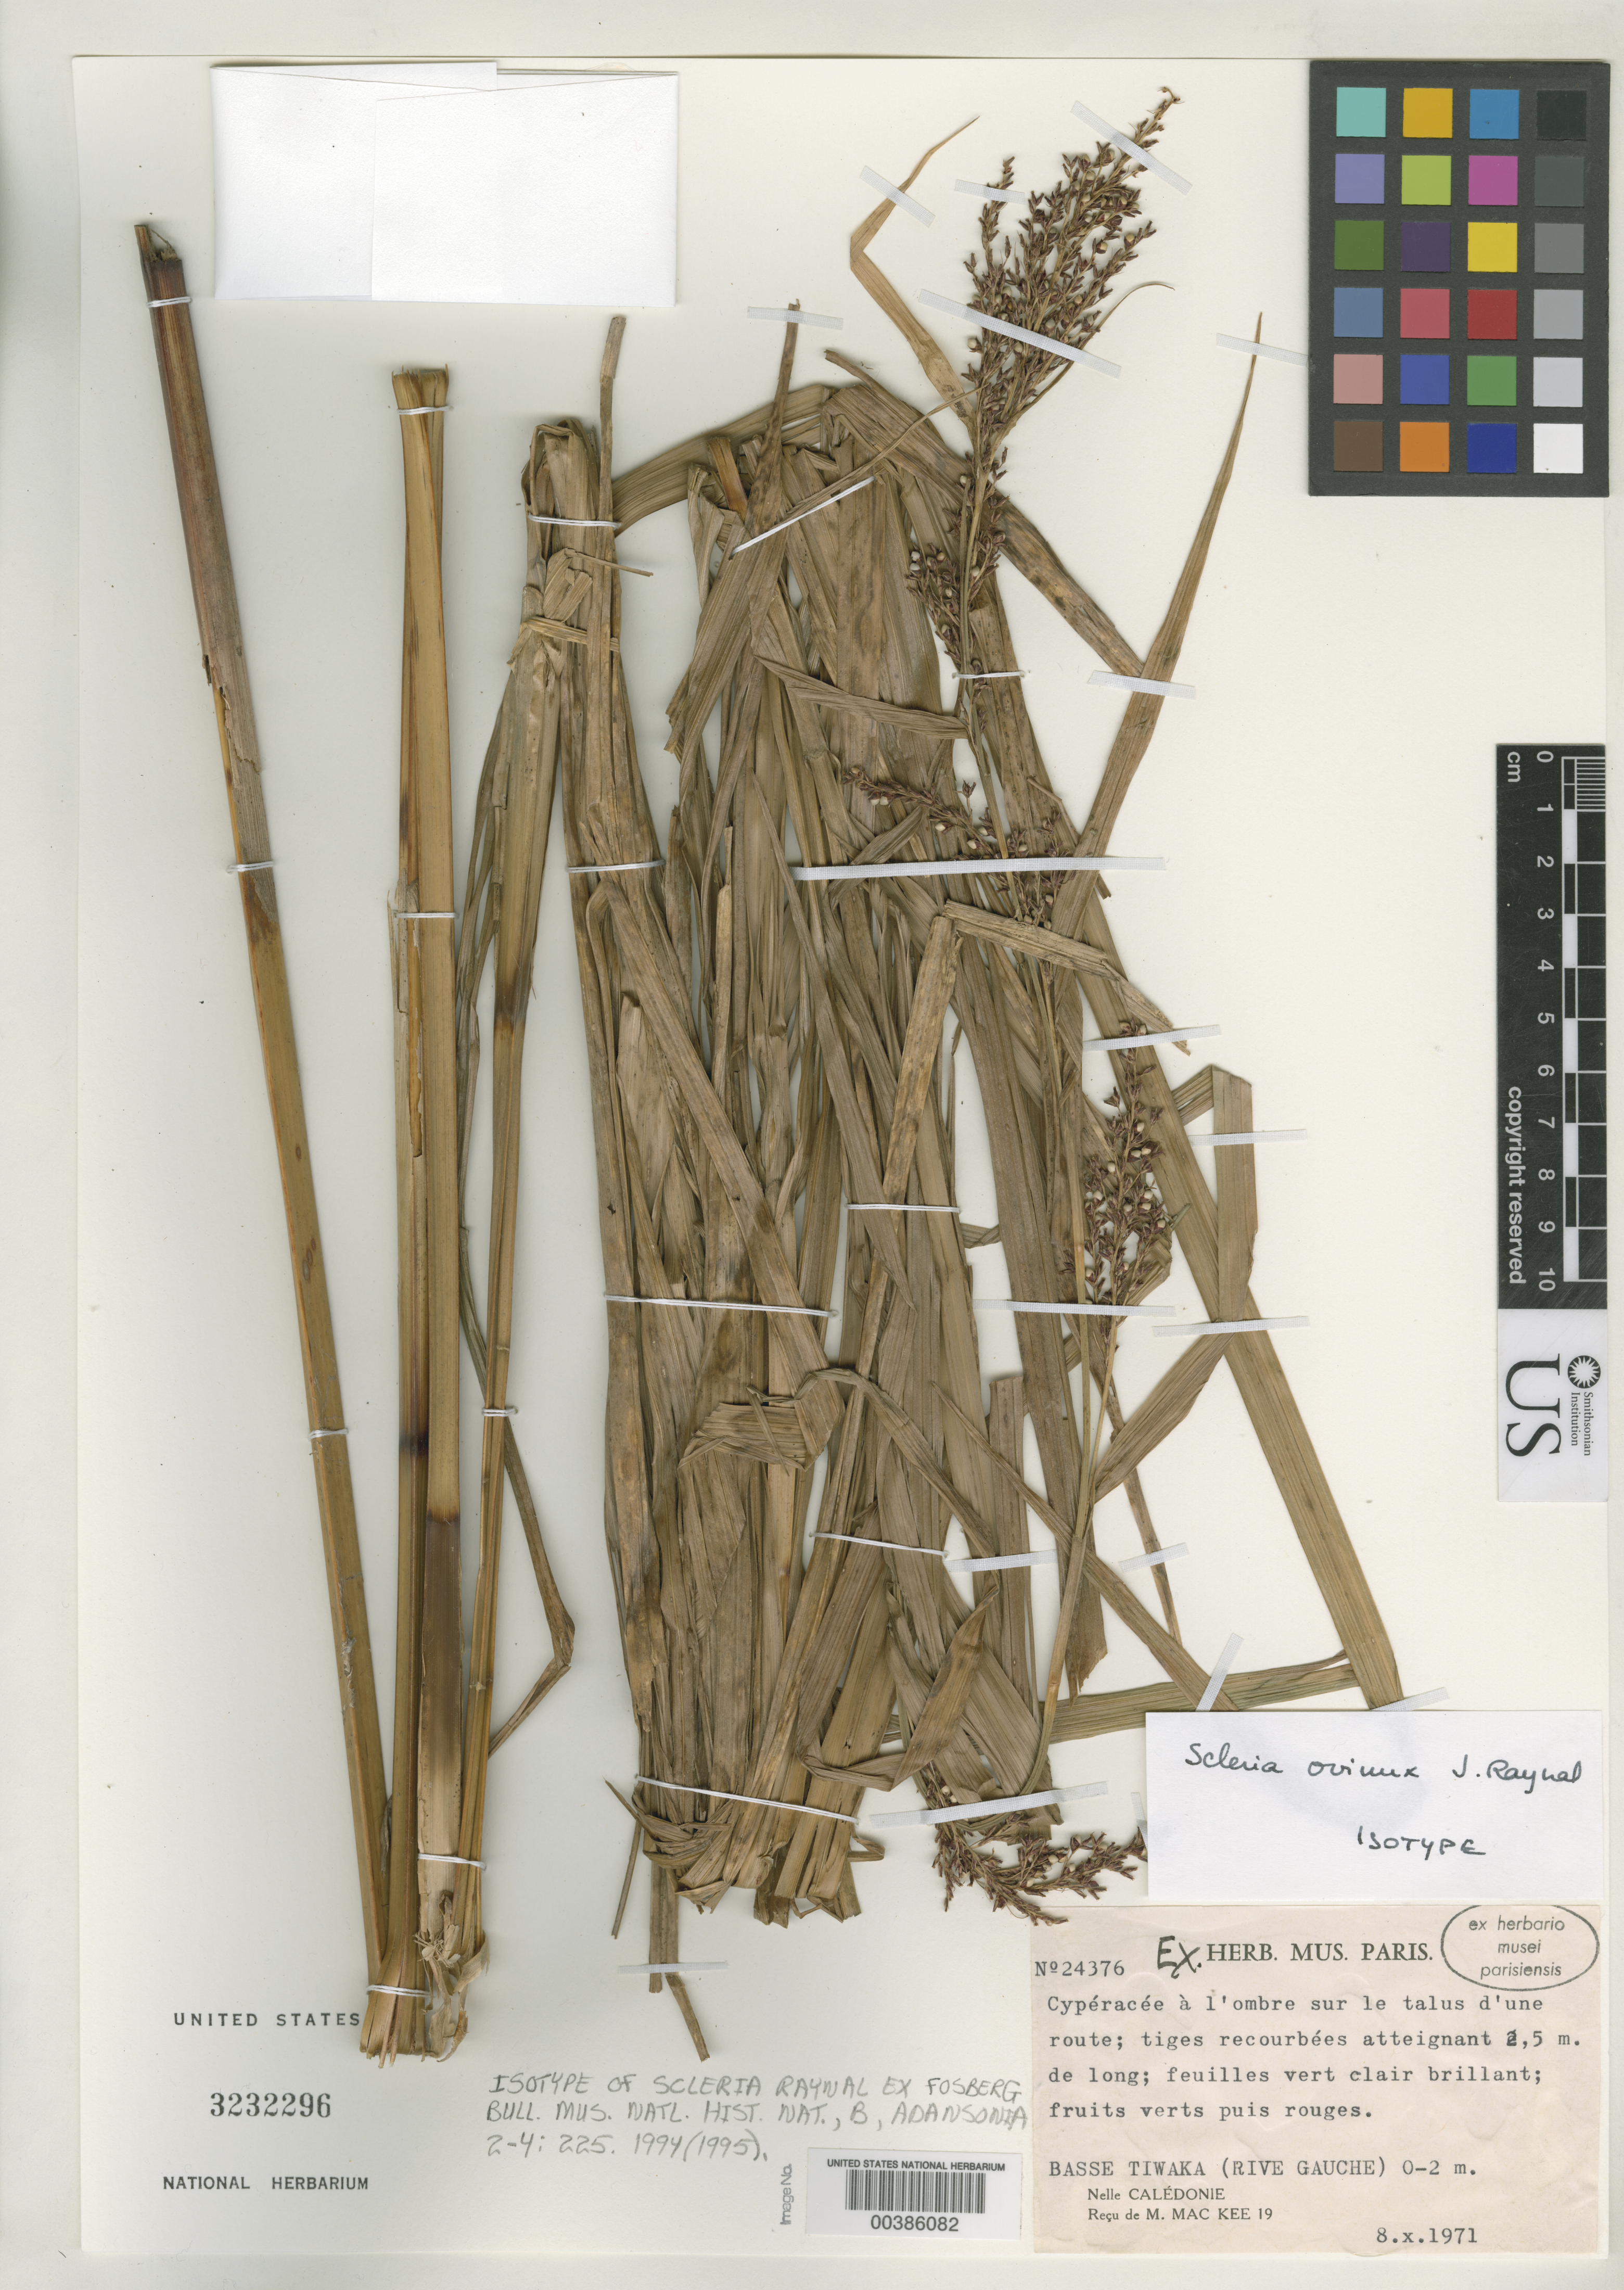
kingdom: Plantae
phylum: Tracheophyta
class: Liliopsida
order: Poales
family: Cyperaceae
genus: Scleria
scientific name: Scleria ovinux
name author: J. Raynal ex Fosberg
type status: Isotype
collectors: M. Mackee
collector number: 24376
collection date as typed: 08 Oct 1971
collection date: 1971-10-08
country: New Caledonia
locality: Basse Tiwaka, Rive Gauche.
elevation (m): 0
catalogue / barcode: US 3232296